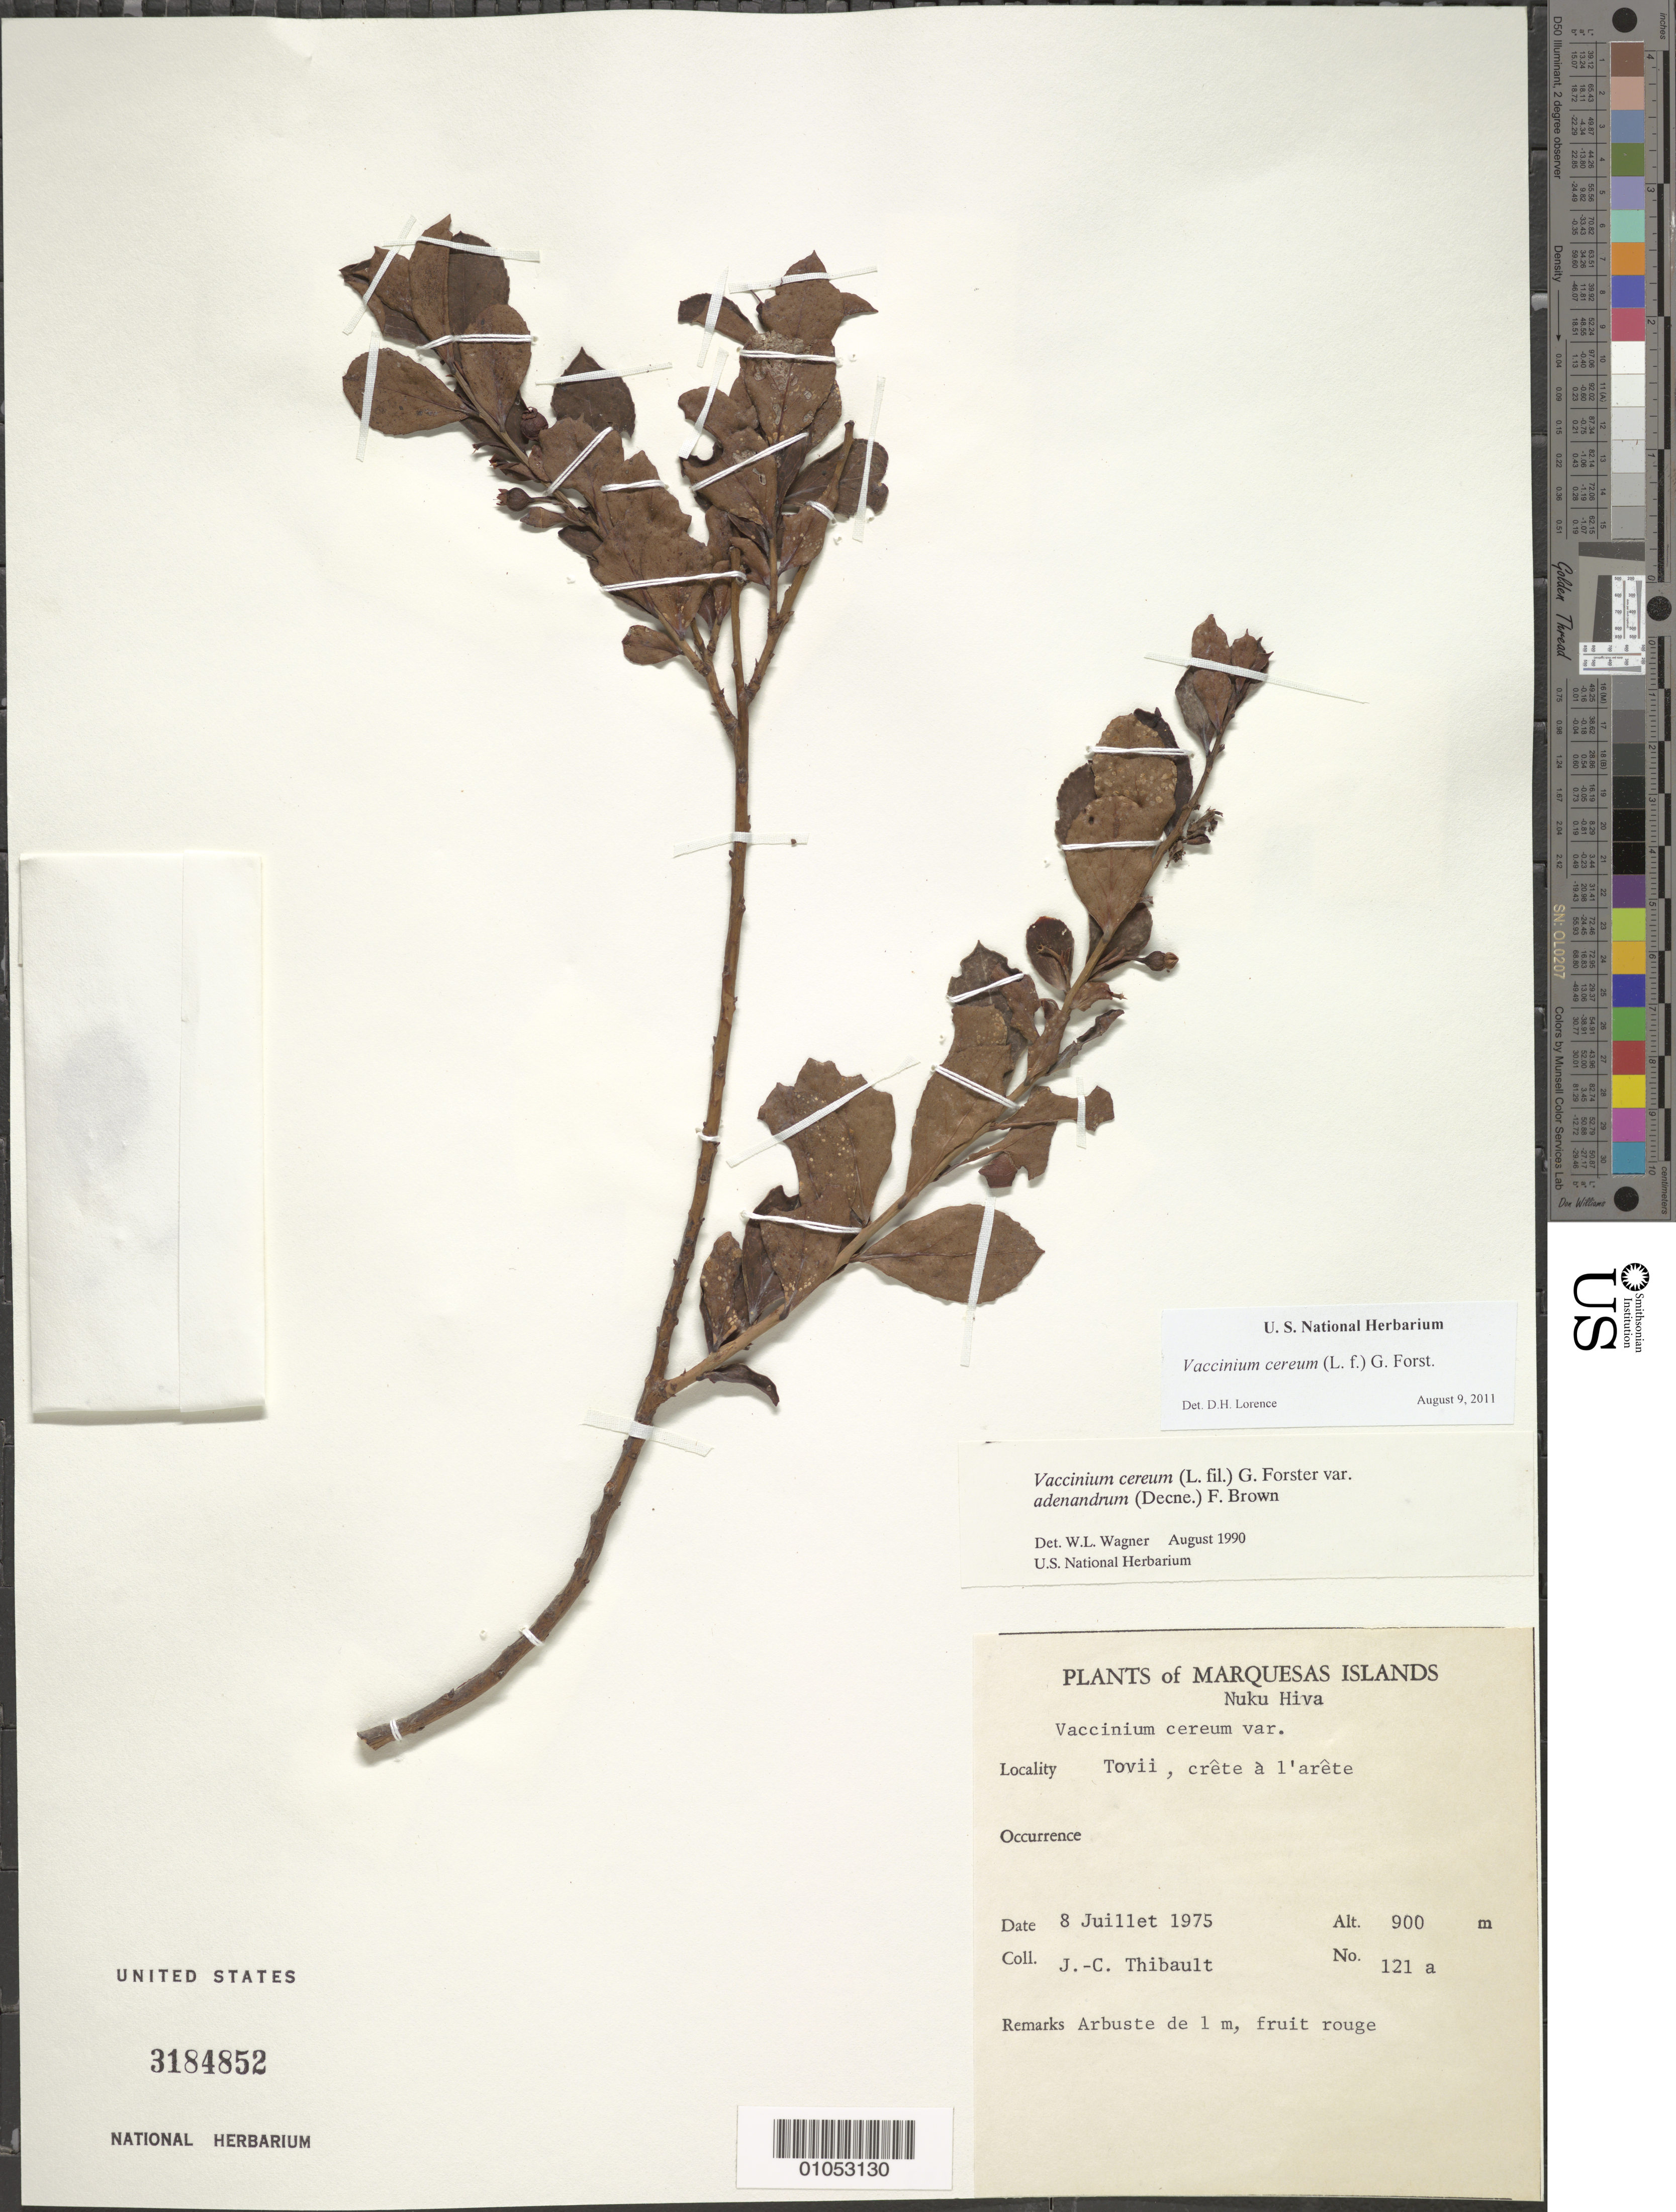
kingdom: Plantae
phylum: Tracheophyta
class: Magnoliopsida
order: Ericales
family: Ericaceae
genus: Vaccinium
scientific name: Vaccinium cereum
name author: (L. f.) G. Forst.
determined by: Lorence, David H., (PTBG), National Tropical Botanical Garden (UNITED STATES)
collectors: J. Thibault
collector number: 121a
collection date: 1975-07-08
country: French Polynesia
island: Nuku Hiva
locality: Toovii, crête à l'arête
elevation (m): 900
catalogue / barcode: US 3184852